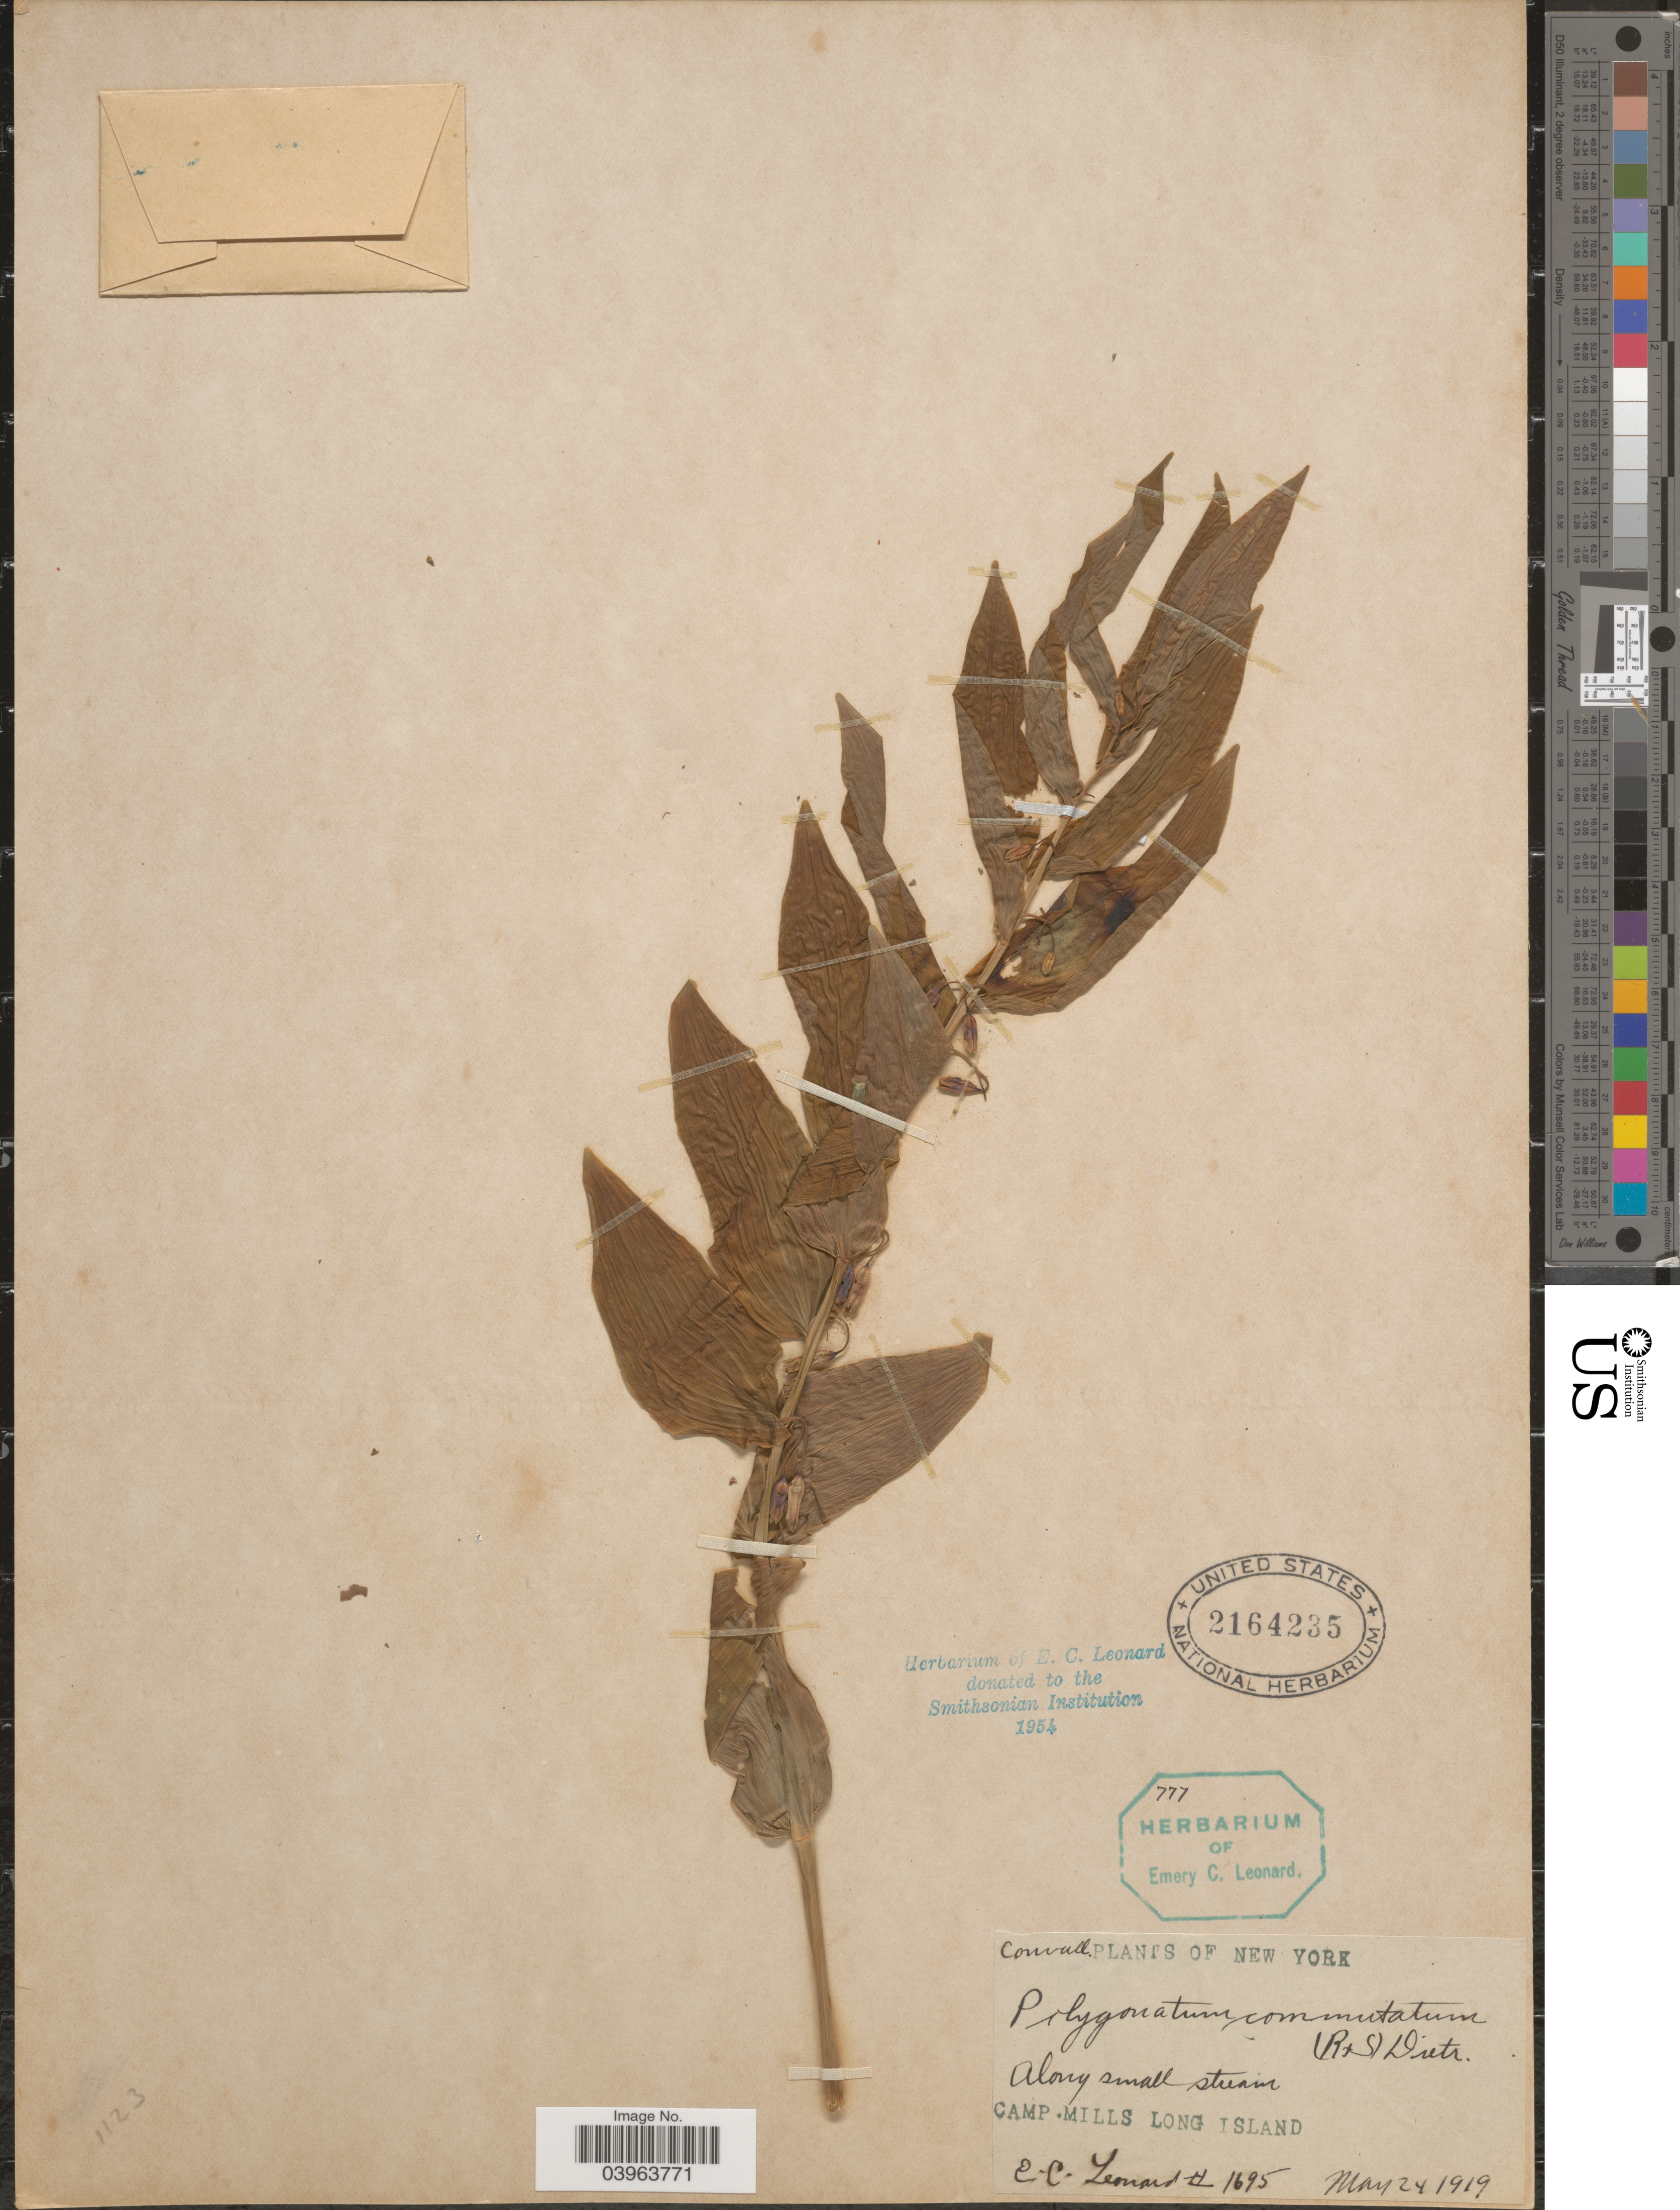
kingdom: Plantae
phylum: Tracheophyta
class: Liliopsida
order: Asparagales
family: Asparagaceae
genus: Polygonatum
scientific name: Polygonatum commutatum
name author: (Schult. f.) A. Dietr.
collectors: E. C. Leonard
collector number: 1695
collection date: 1919-05-24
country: United States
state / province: New York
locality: Along small stream. Camp Millis Long Island.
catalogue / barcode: US 2164235